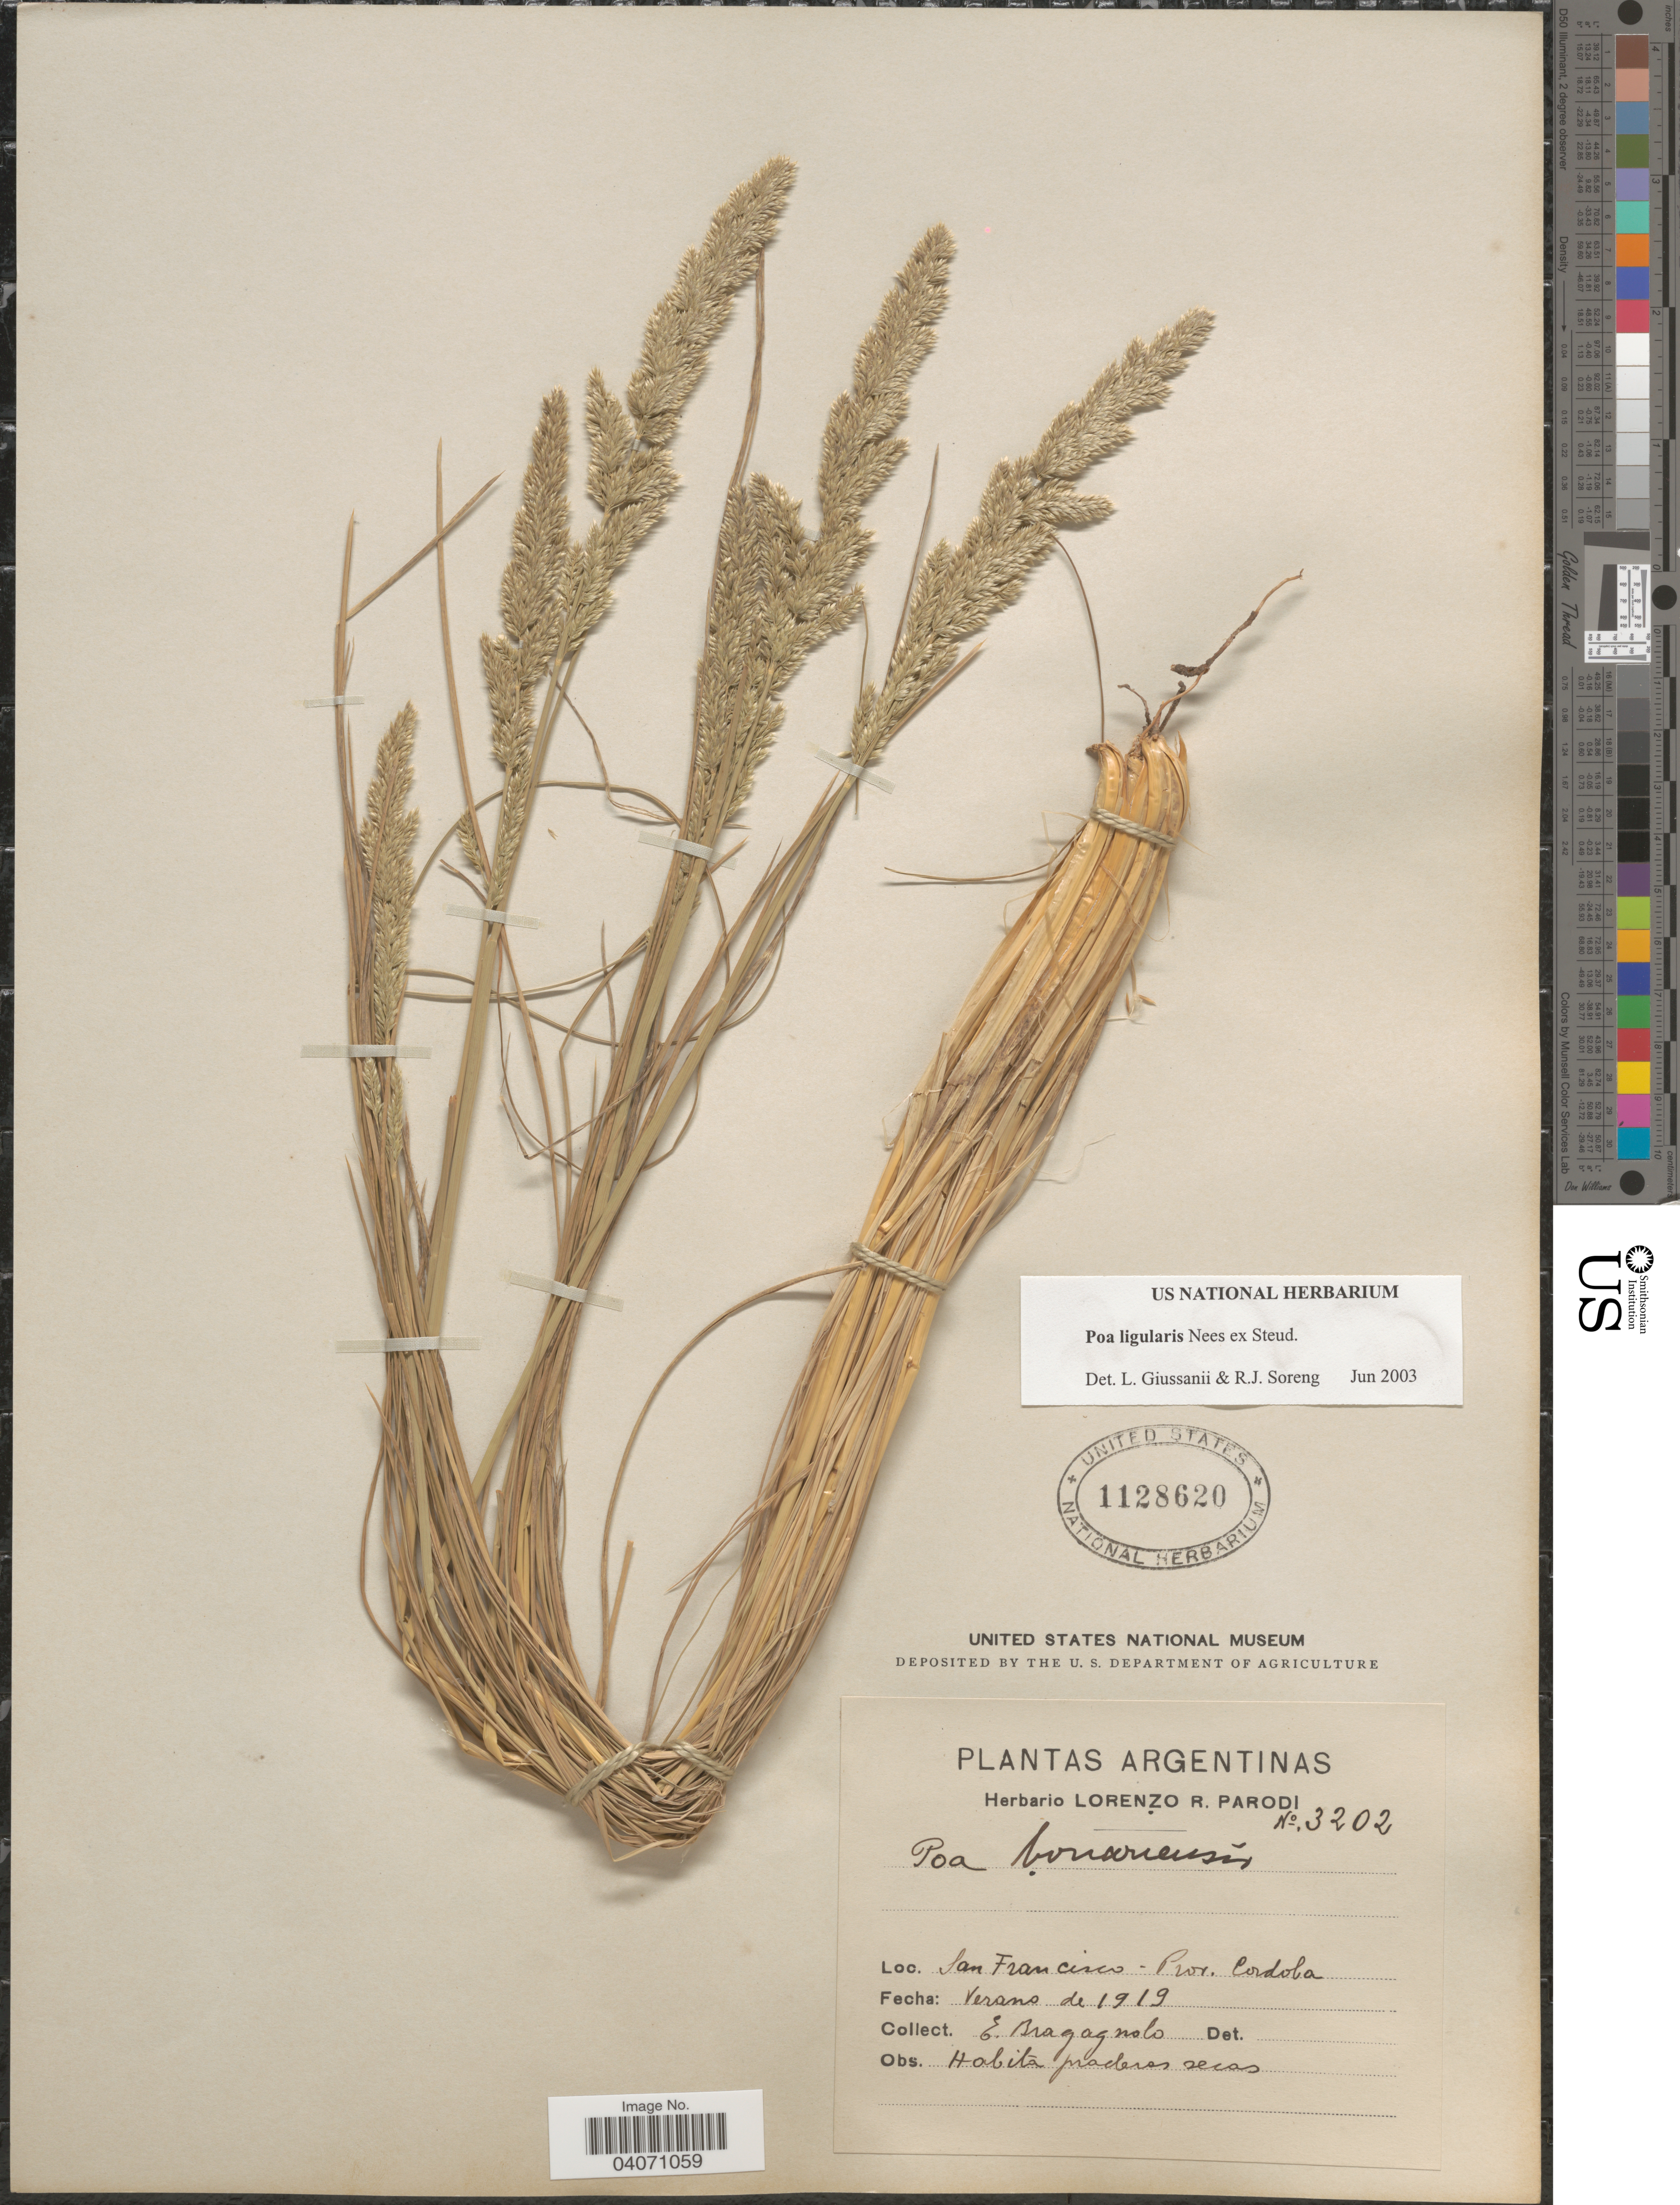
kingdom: Plantae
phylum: Tracheophyta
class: Liliopsida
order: Poales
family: Poaceae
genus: Poa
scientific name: Poa ligularis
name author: Nees ex Steud.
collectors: E. Bragagnolo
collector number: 3202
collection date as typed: Verano de 1919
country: Argentina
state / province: Cordoba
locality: San Francisco.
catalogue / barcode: US 1128620